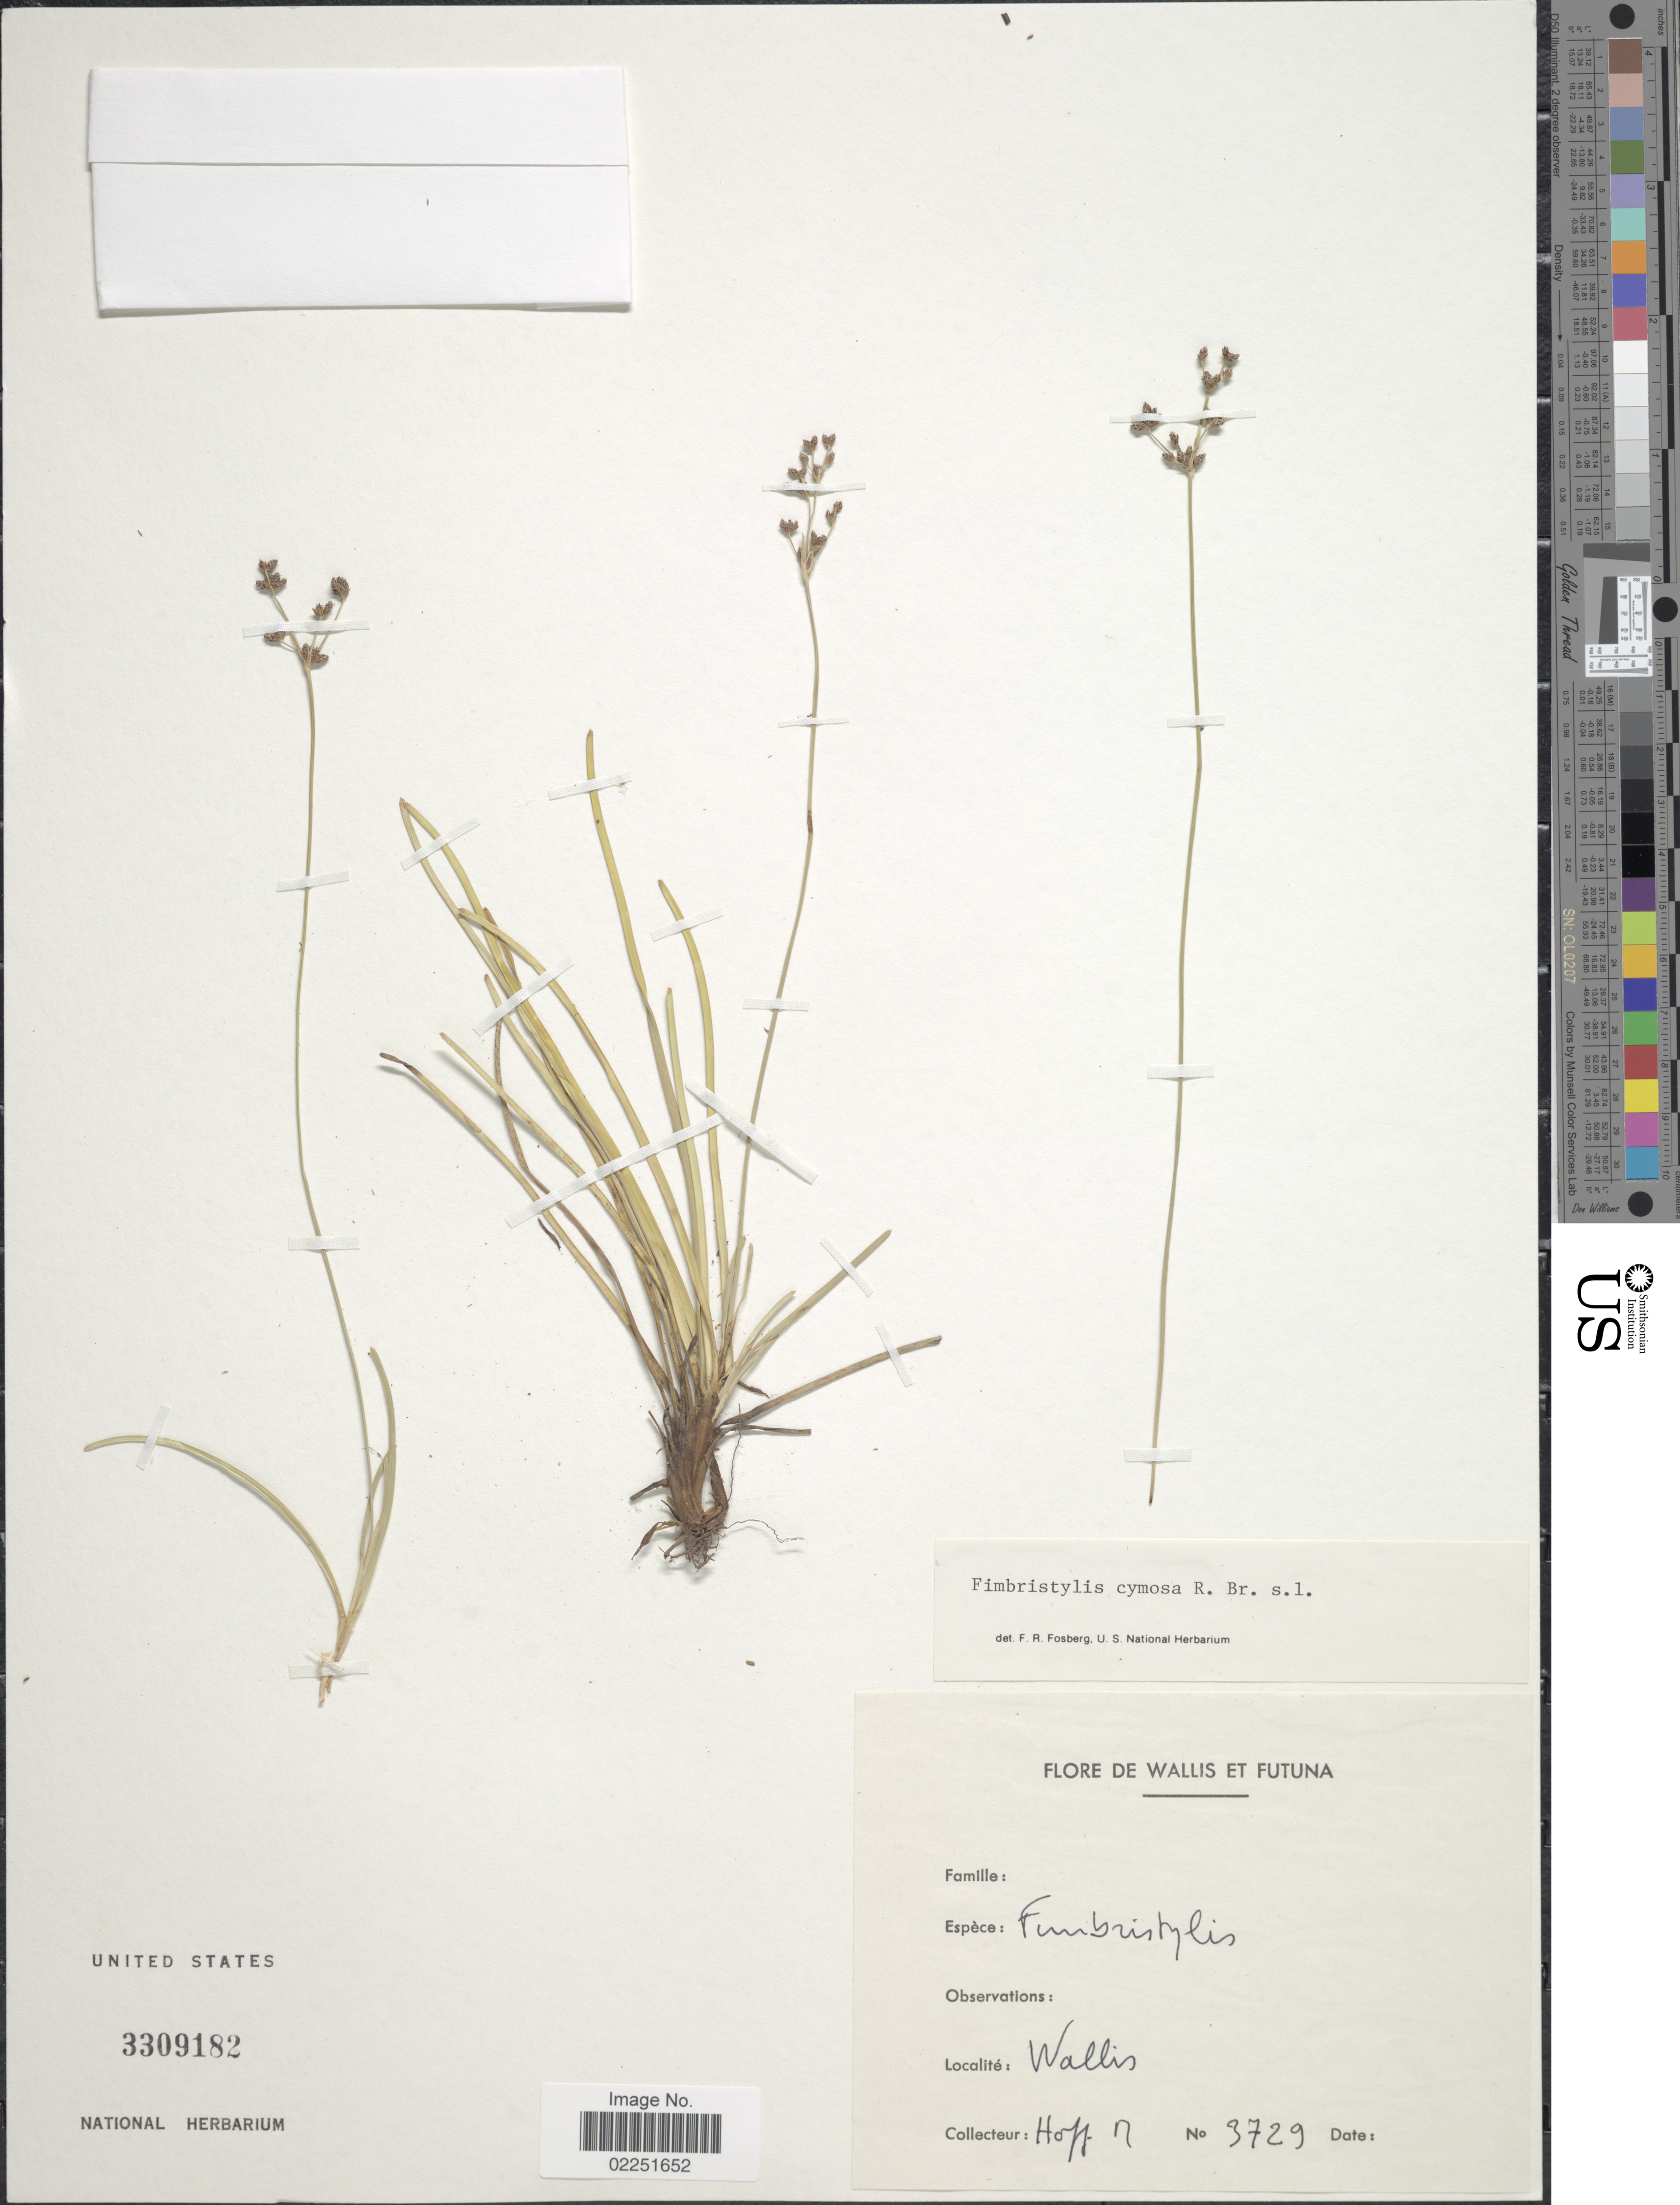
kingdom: Plantae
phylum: Tracheophyta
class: Liliopsida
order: Poales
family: Cyperaceae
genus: Fimbristylis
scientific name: Fimbristylis cymosa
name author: R. Br.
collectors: N. Hoff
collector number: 3729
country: Wallis and Futuna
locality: Wallis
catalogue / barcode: US 3309182